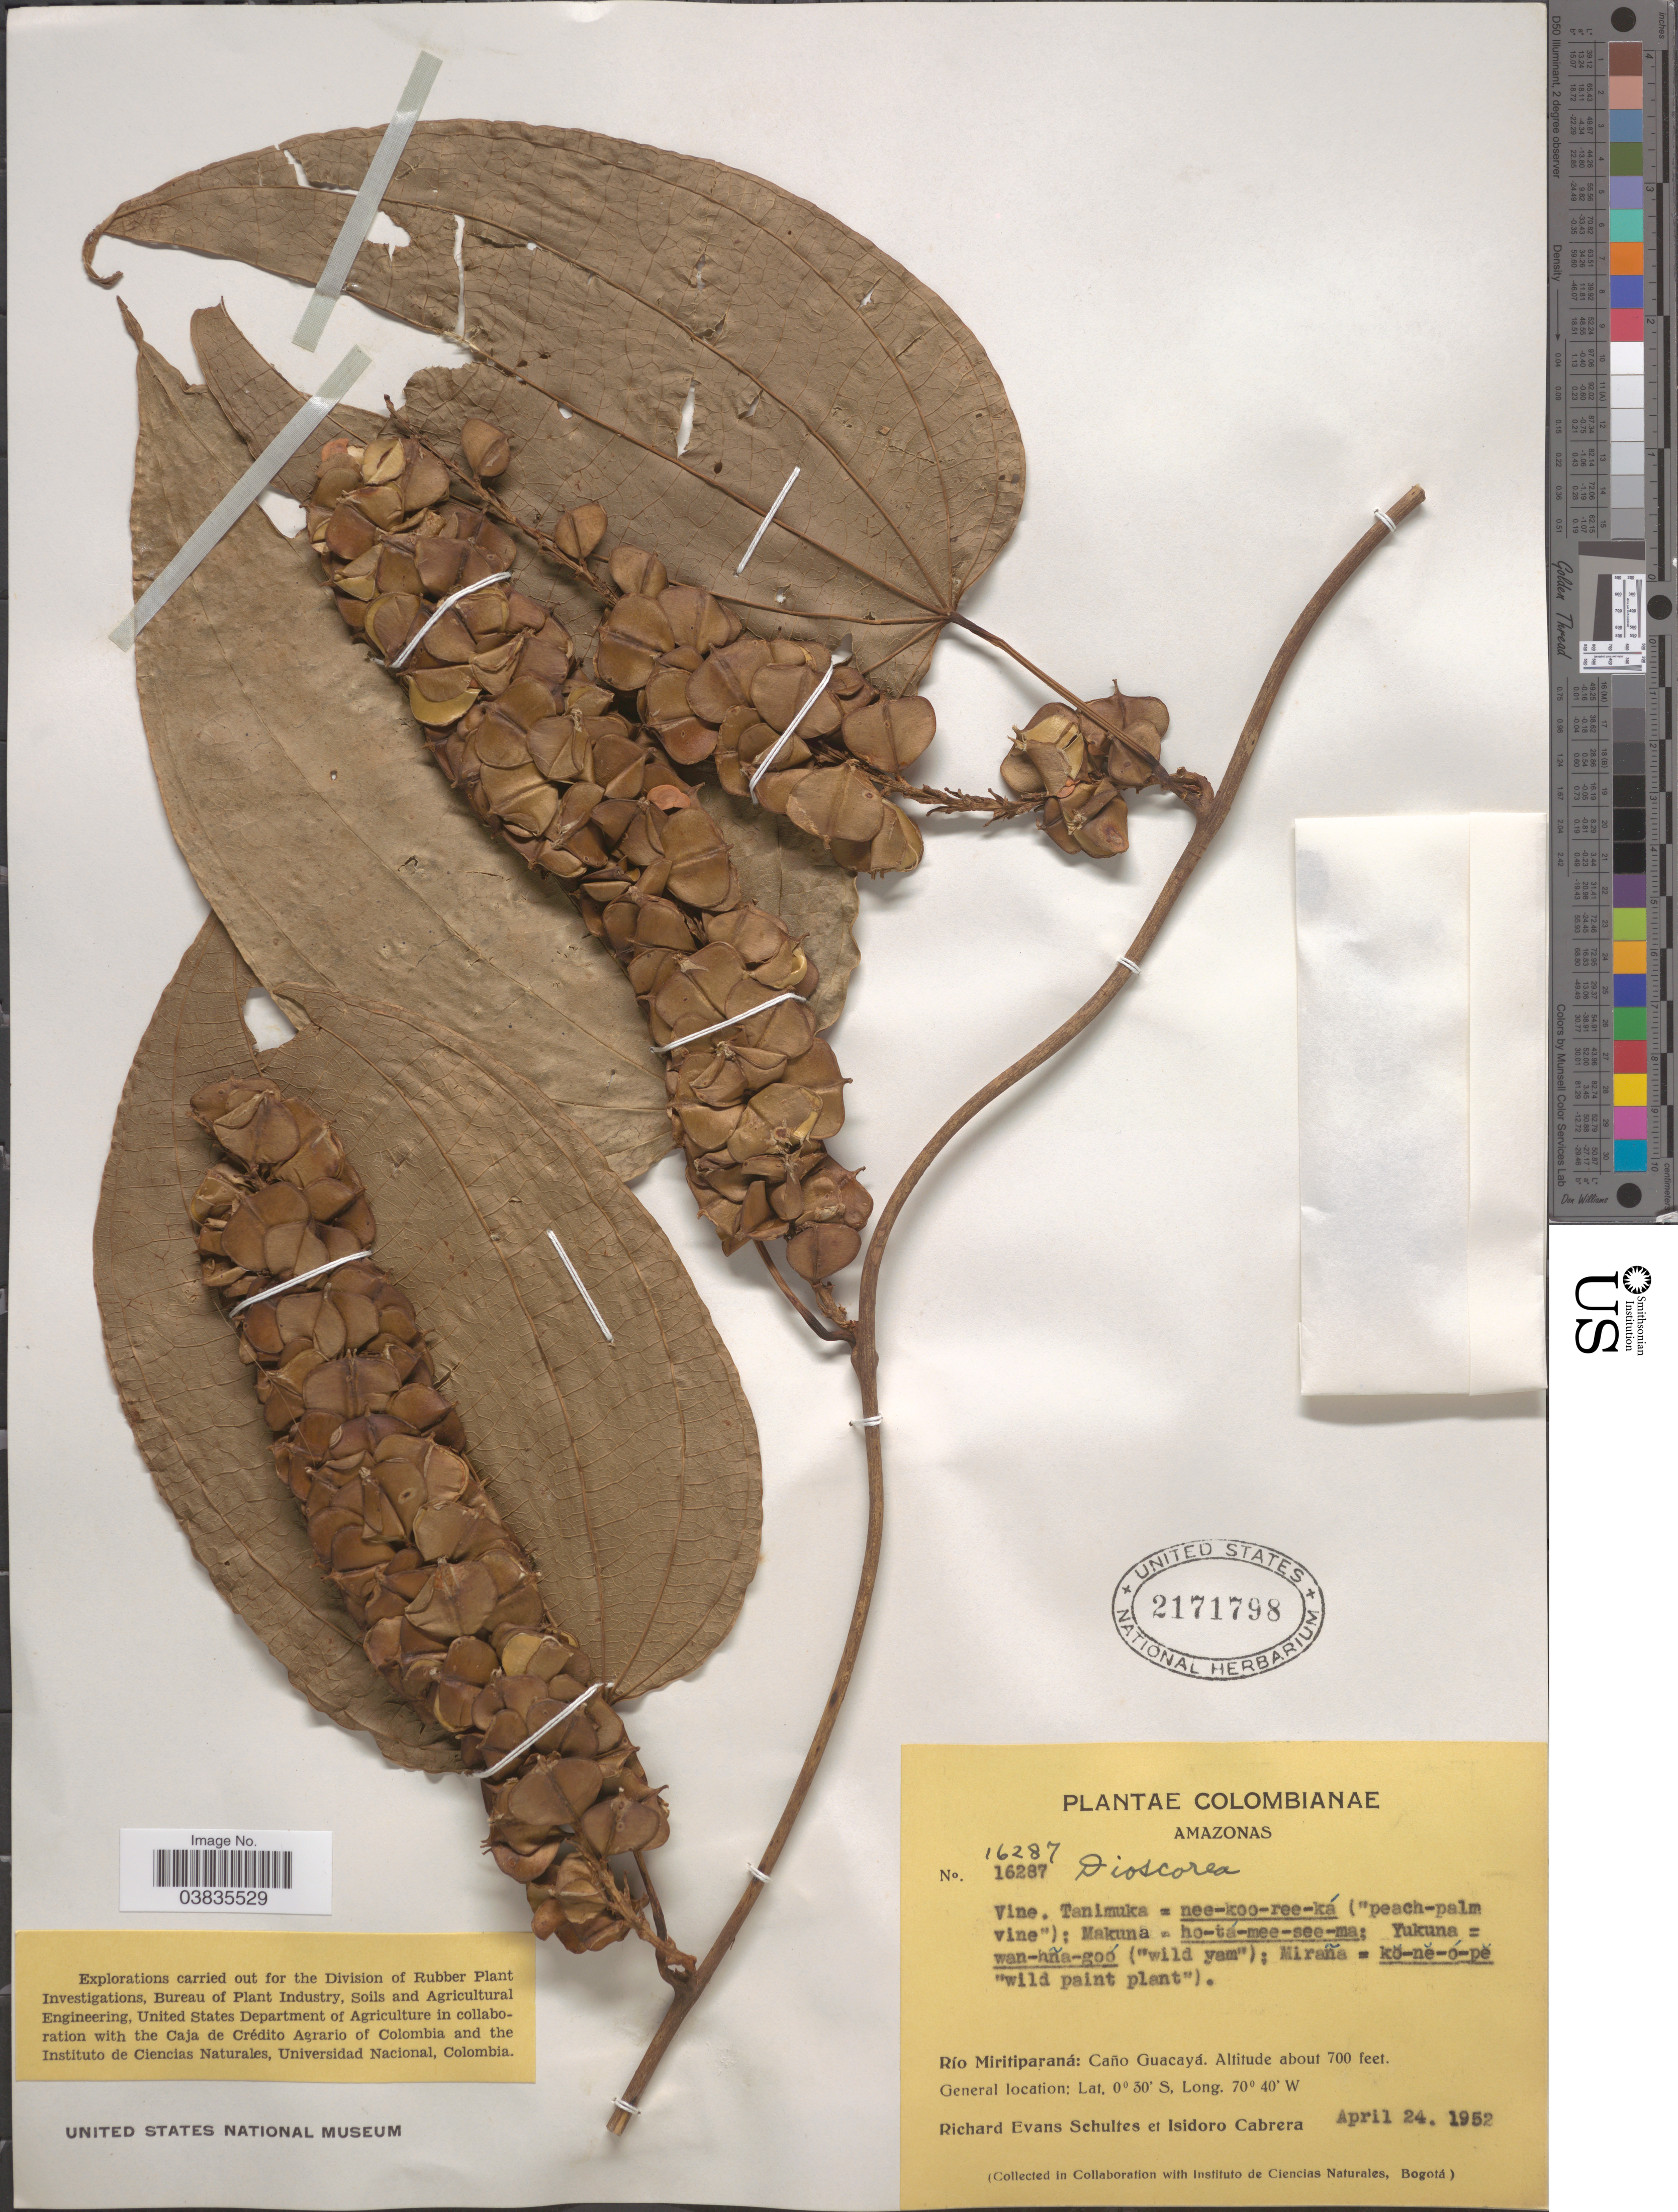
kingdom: Plantae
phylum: Tracheophyta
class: Liliopsida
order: Dioscoreales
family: Dioscoreaceae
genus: Dioscorea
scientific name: Dioscorea sp.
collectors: R. E. Schultes & I. Cabrera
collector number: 16287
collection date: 1952-04-24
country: Colombia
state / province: Amazônas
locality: Río Miritiparaná: Caño Guacayá.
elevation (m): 213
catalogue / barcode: US 2171798